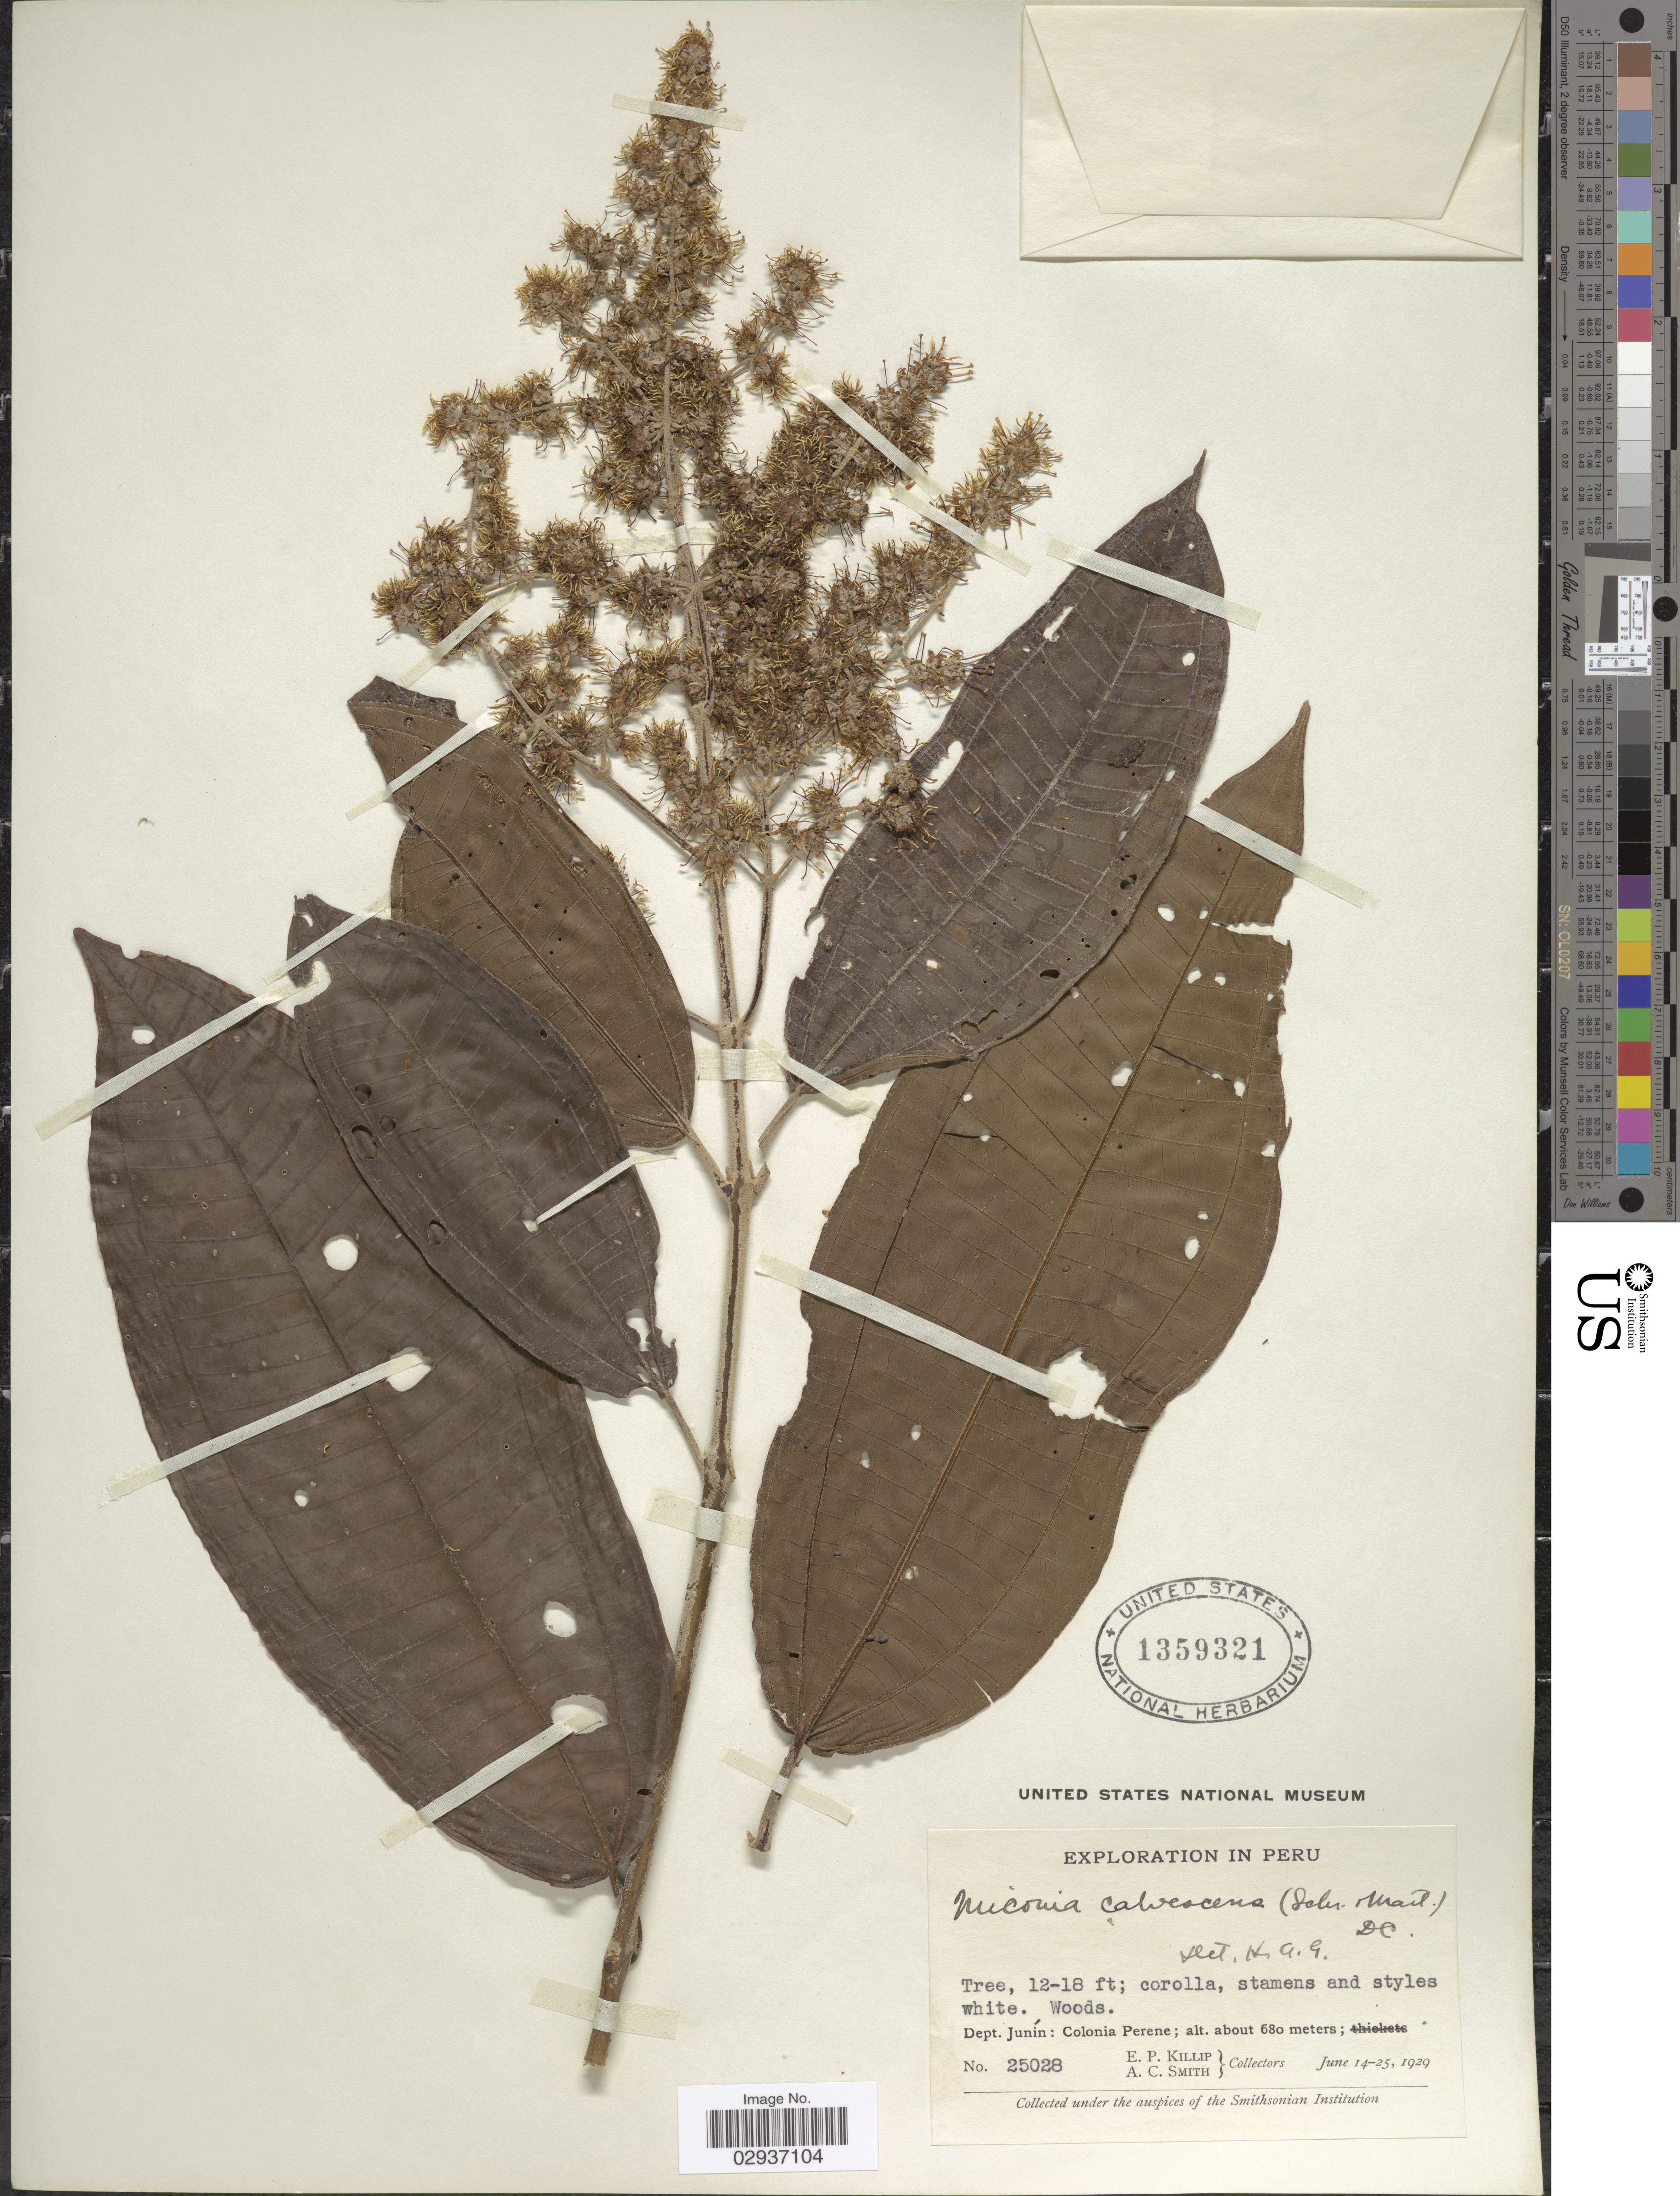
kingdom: Plantae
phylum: Tracheophyta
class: Magnoliopsida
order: Myrtales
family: Melastomataceae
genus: Miconia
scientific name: Miconia calvescens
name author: DC.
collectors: E. P. Killip & A. C. Smith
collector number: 25028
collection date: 1929-06-14/1929-06-25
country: Peru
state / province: Junín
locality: Dept. Junín: Colonia Perene.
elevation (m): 680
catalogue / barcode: US 1359321